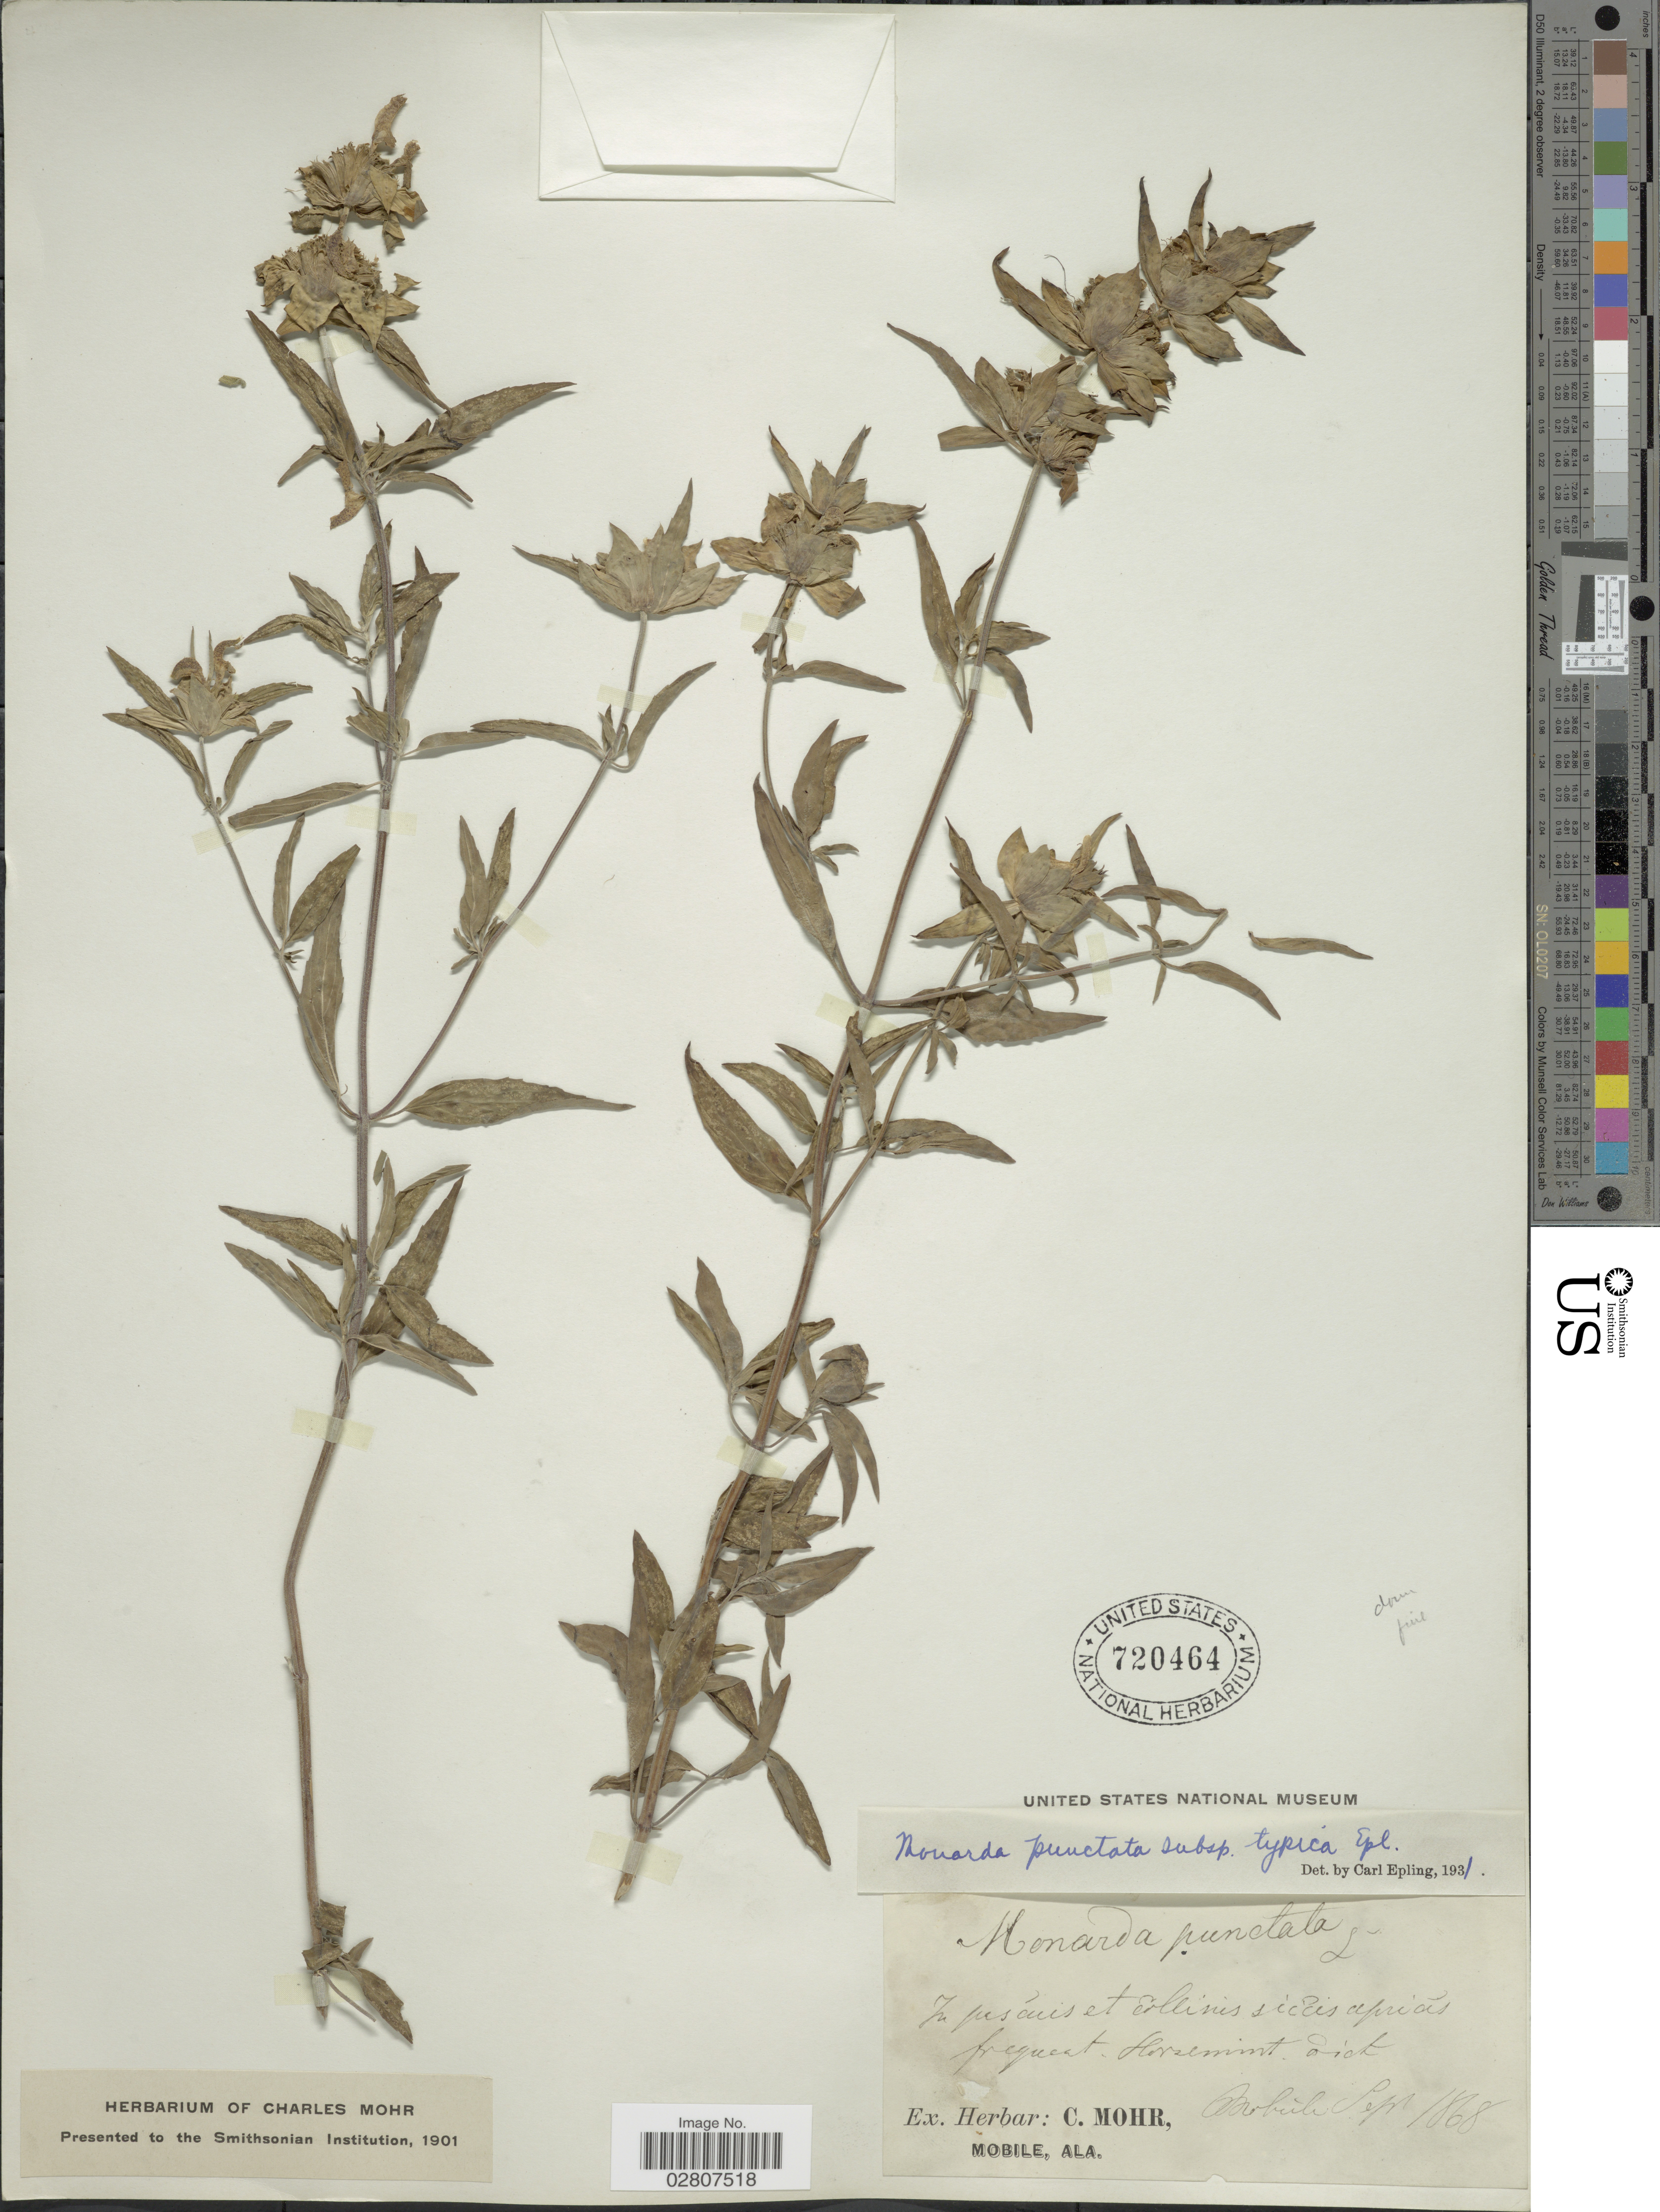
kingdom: Plantae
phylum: Tracheophyta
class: Magnoliopsida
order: Lamiales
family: Lamiaceae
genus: Monarda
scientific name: Monarda punctata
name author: L.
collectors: ex herb. C. Mohr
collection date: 1868-09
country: United States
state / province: Alabama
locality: Mobile.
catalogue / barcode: US 720464